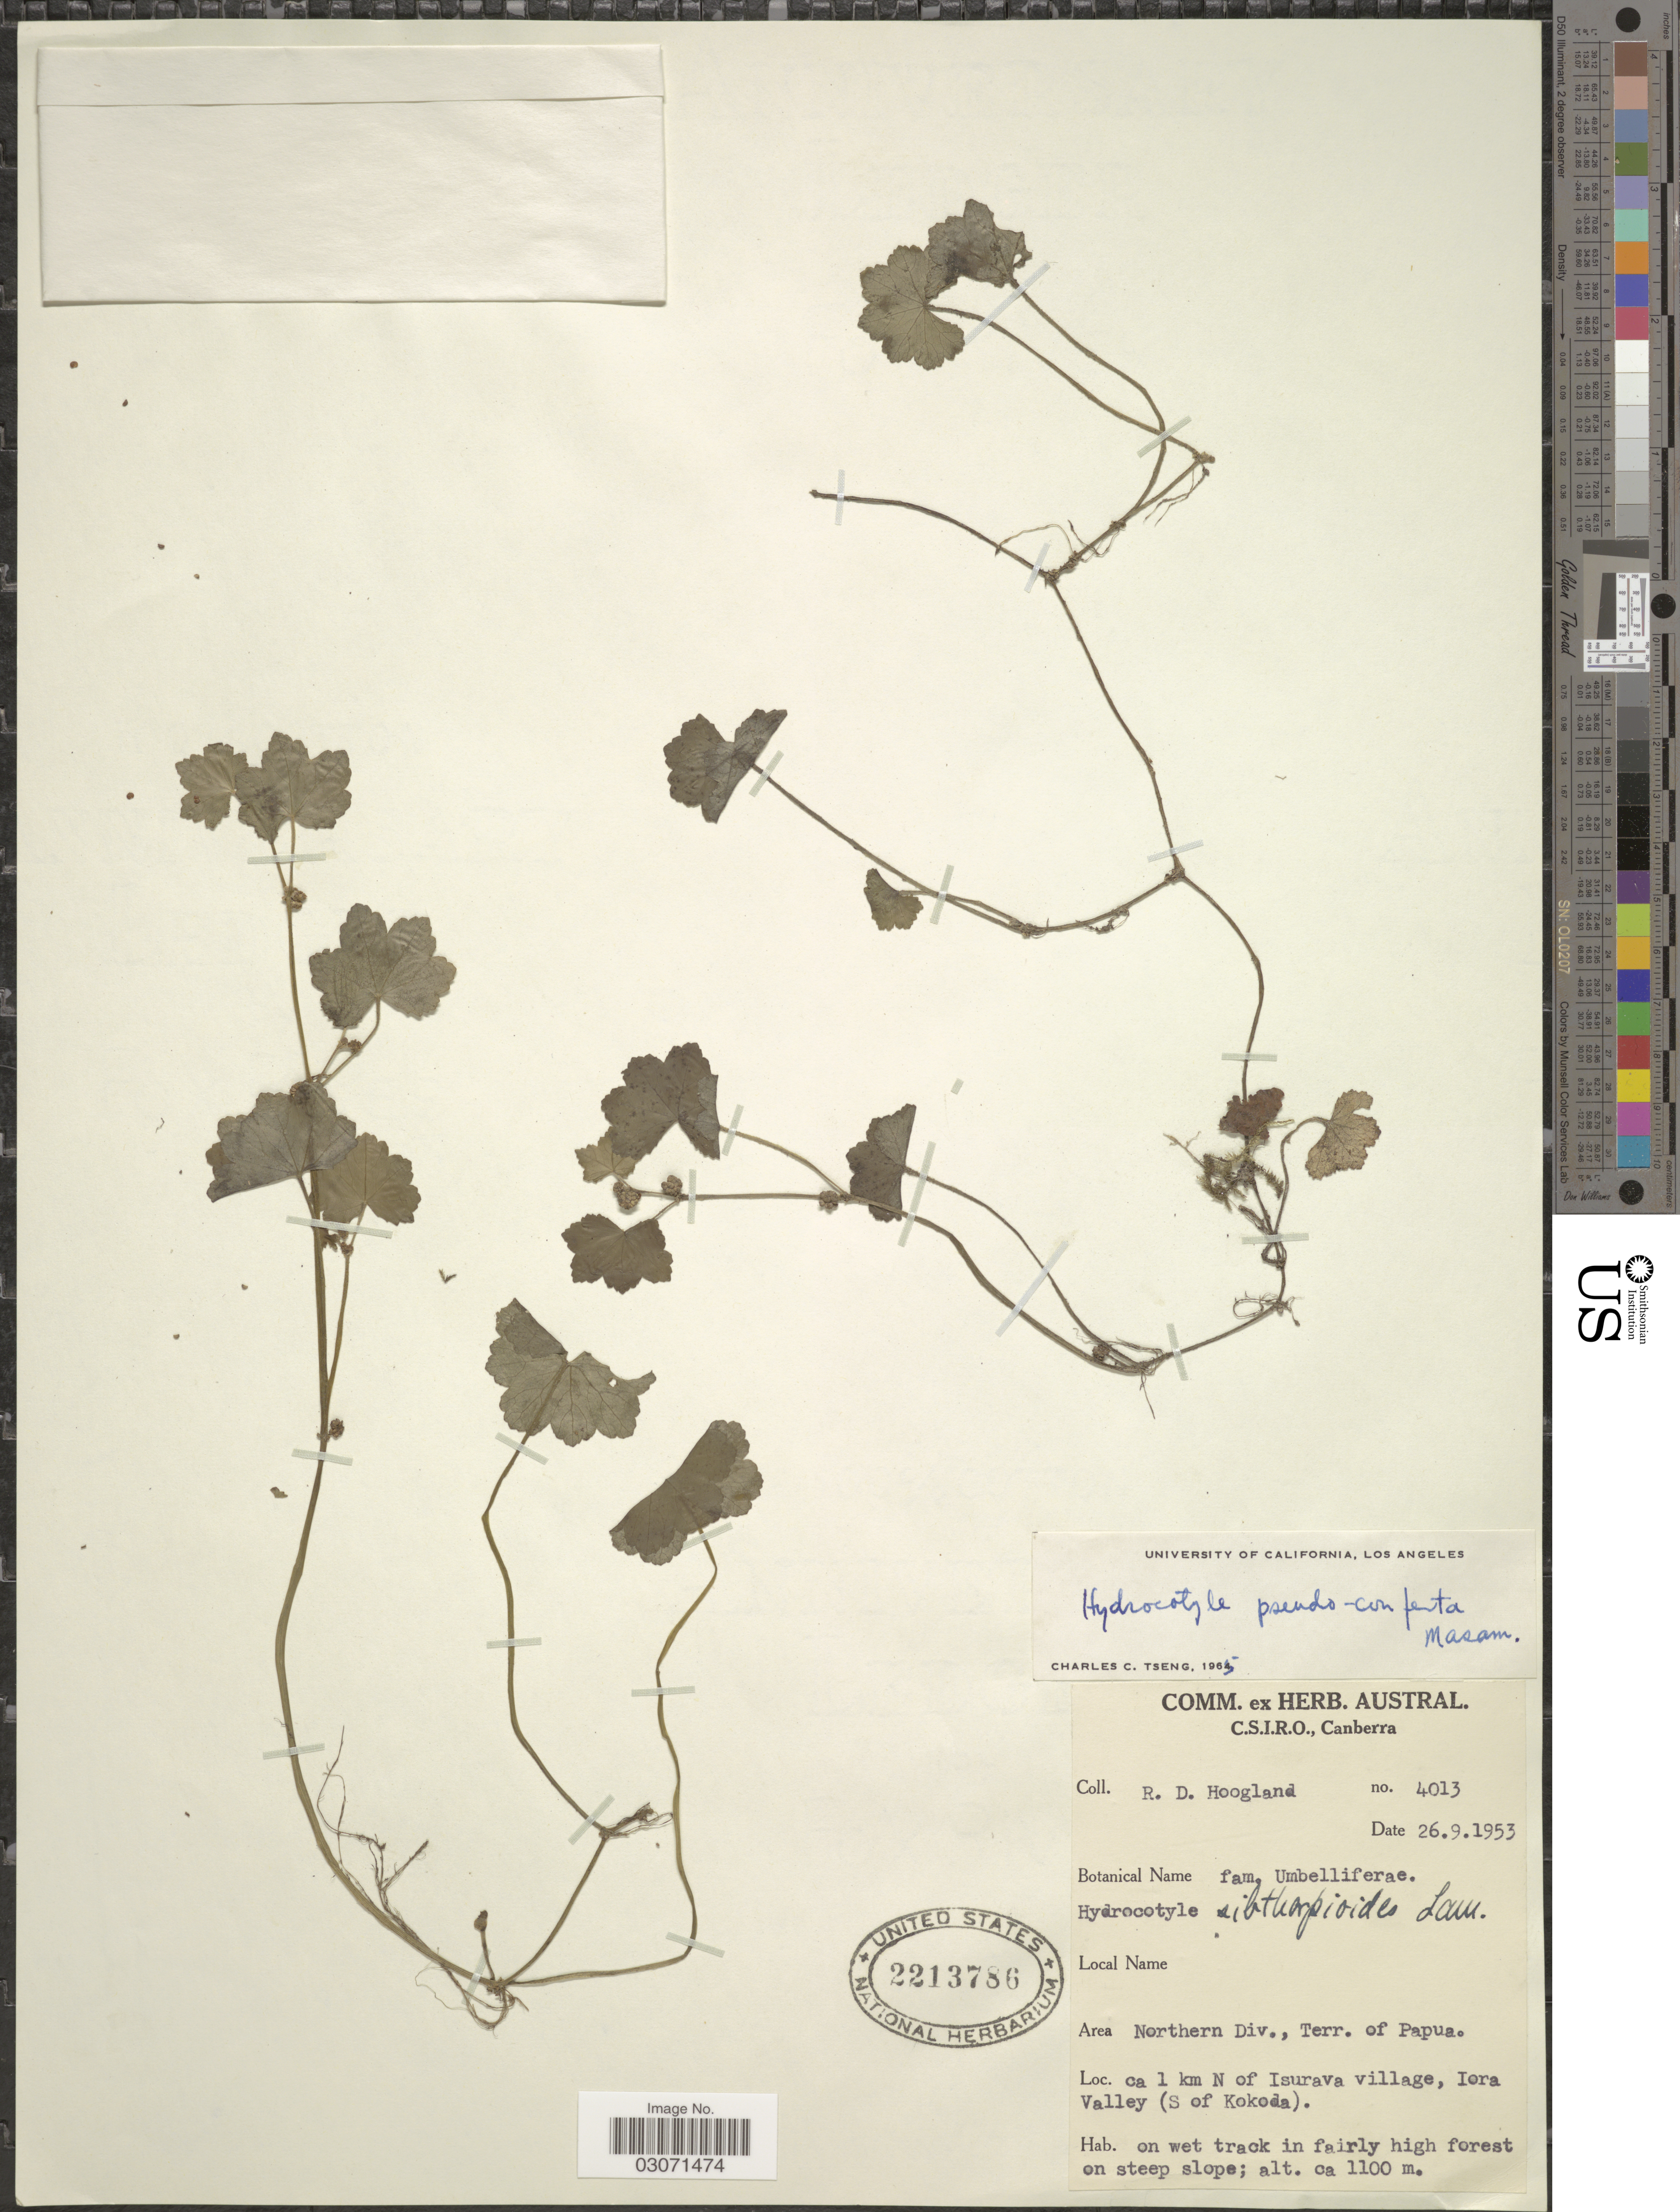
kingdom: Plantae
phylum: Tracheophyta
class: Magnoliopsida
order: Apiales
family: Araliaceae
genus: Hydrocotyle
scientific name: Hydrocotyle pseudoconferta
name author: Masam.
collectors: R. D. Hoogland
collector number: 4013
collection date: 1953-09-26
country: Papua New Guinea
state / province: Northern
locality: Area Northern Div., Terr. of Papua. Ca 1 km N of Isurava village, Iora Valley (S of Kokoda).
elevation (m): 1100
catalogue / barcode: US 2213786